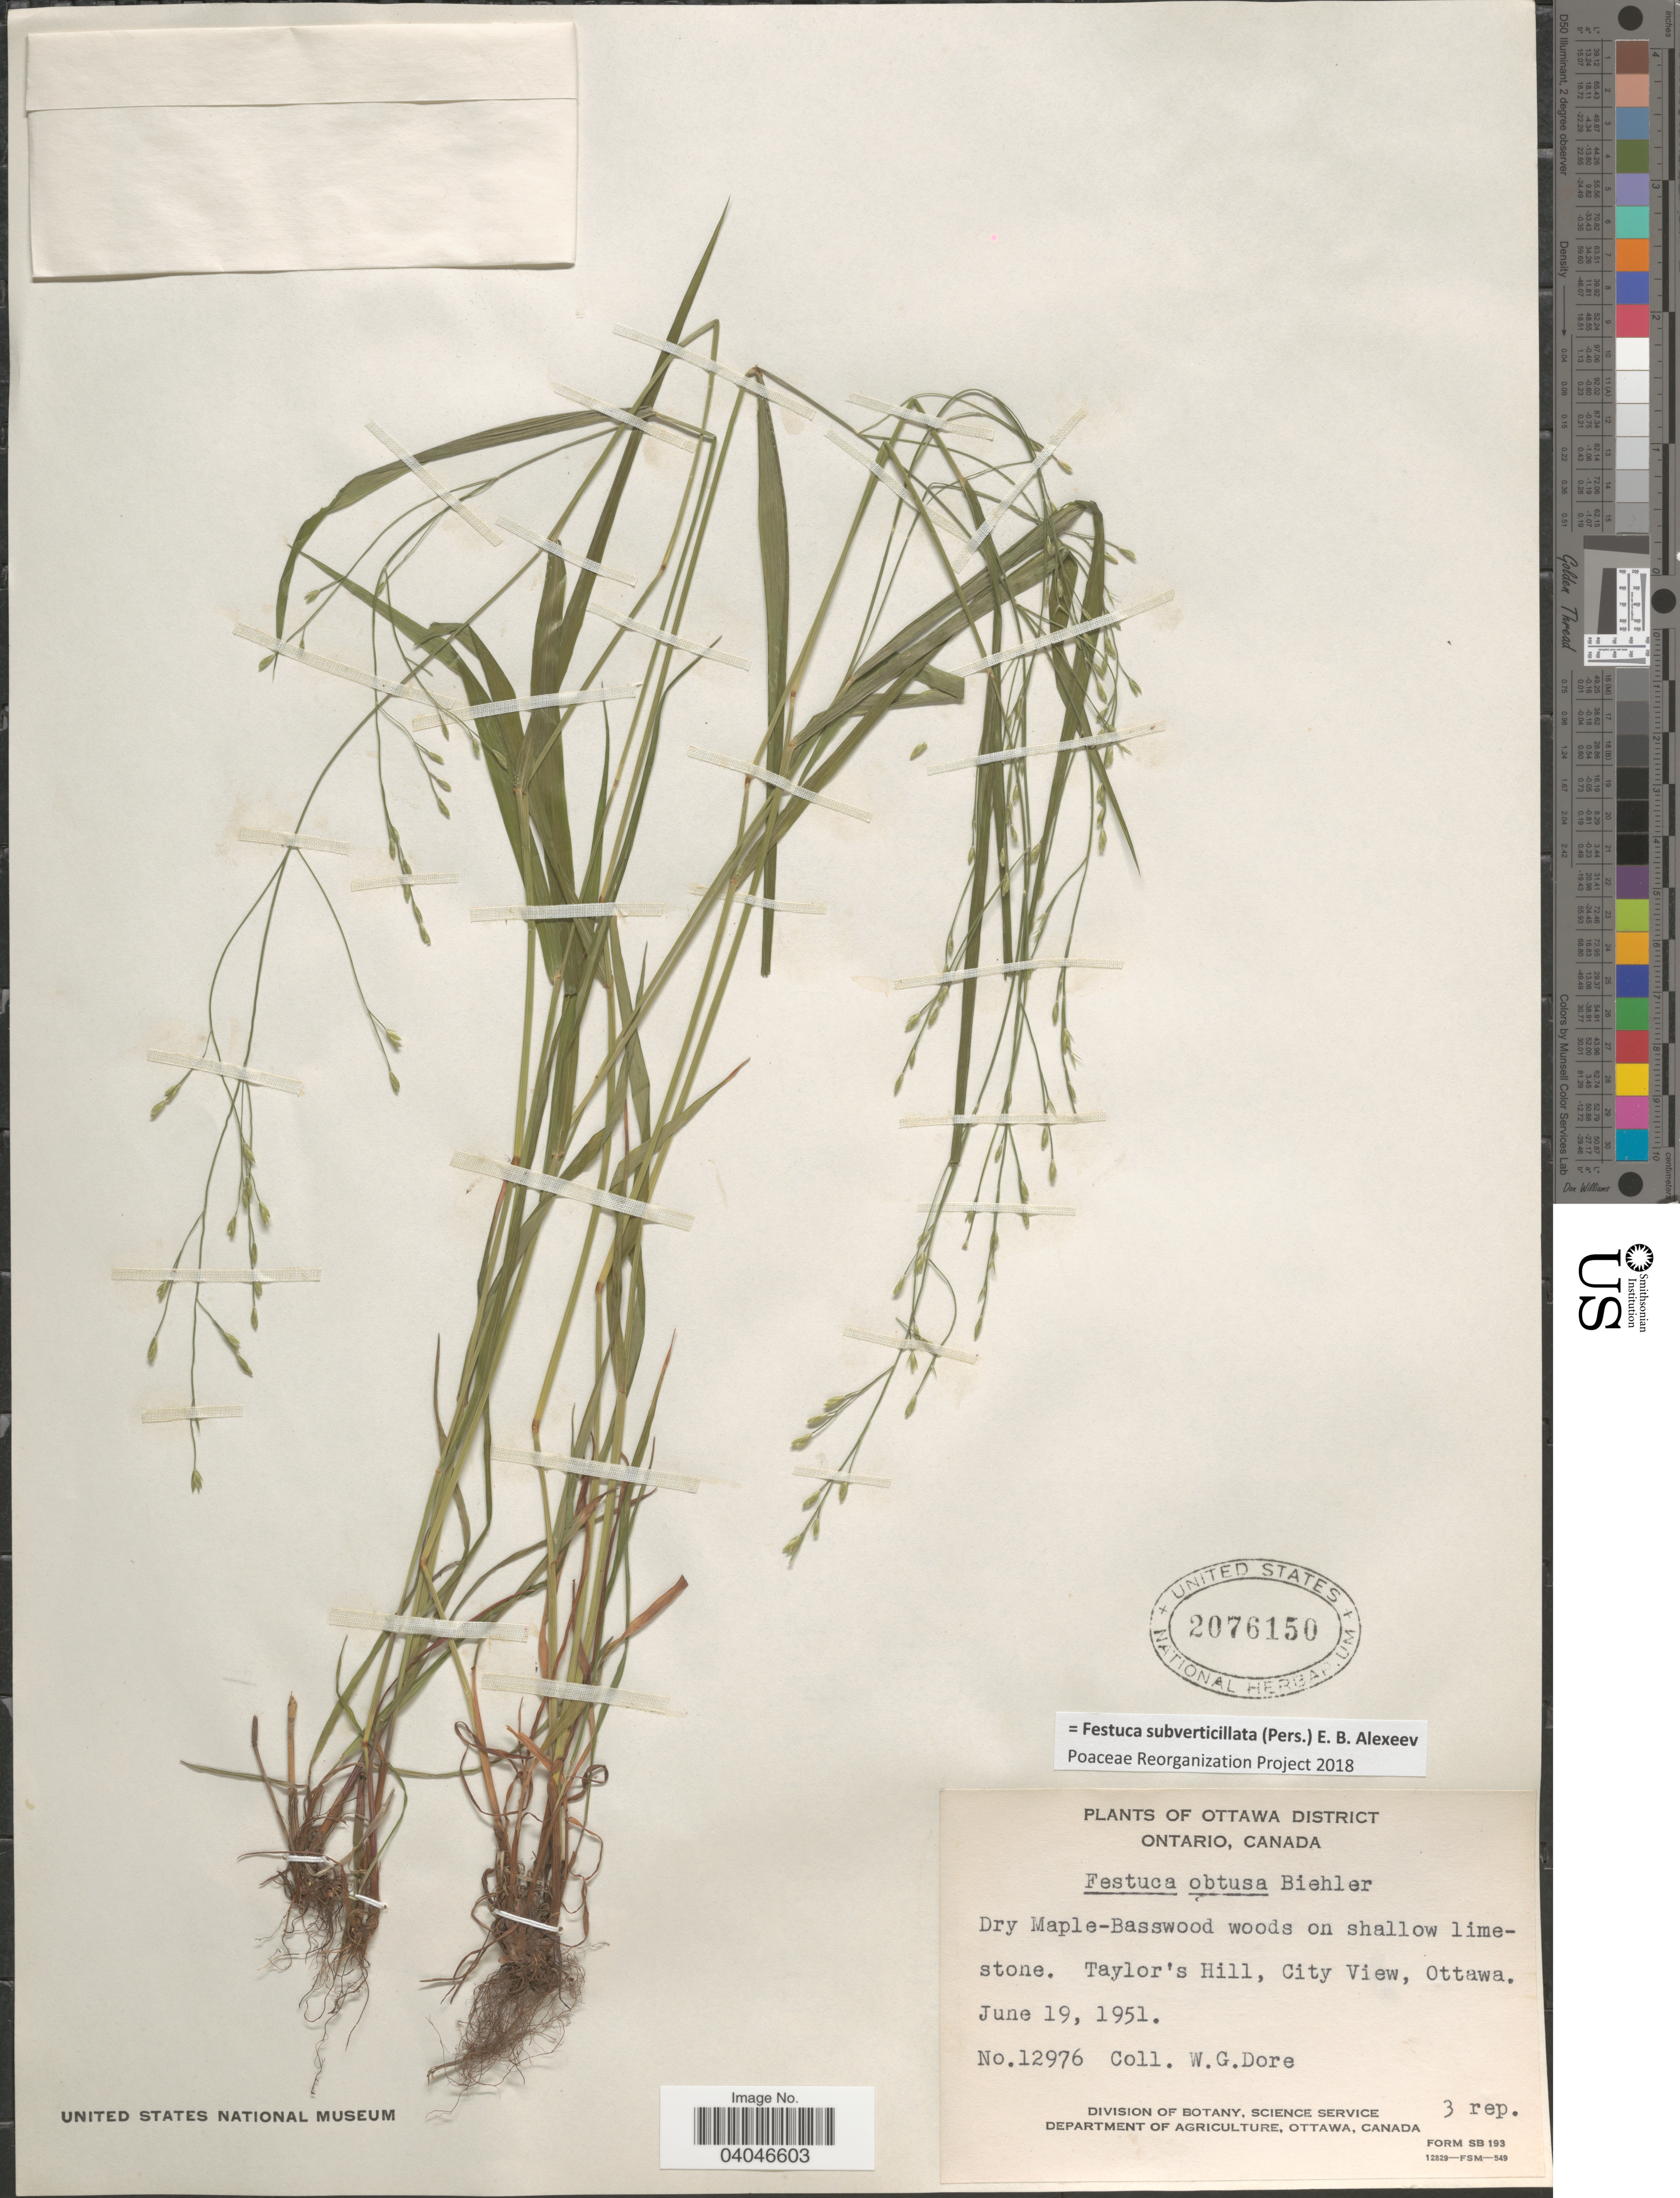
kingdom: Plantae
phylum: Tracheophyta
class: Liliopsida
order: Poales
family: Poaceae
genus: Festuca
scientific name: Festuca subverticillata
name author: (Pers.) E.B. Alexeev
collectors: W. Dore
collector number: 12976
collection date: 1951-06-19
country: Canada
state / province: Ontario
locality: Ottawa District. Dry Maple-Basswood woods on shallow lime-stone. Taylor's Hill, City View, Ottawa.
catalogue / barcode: US 2076150